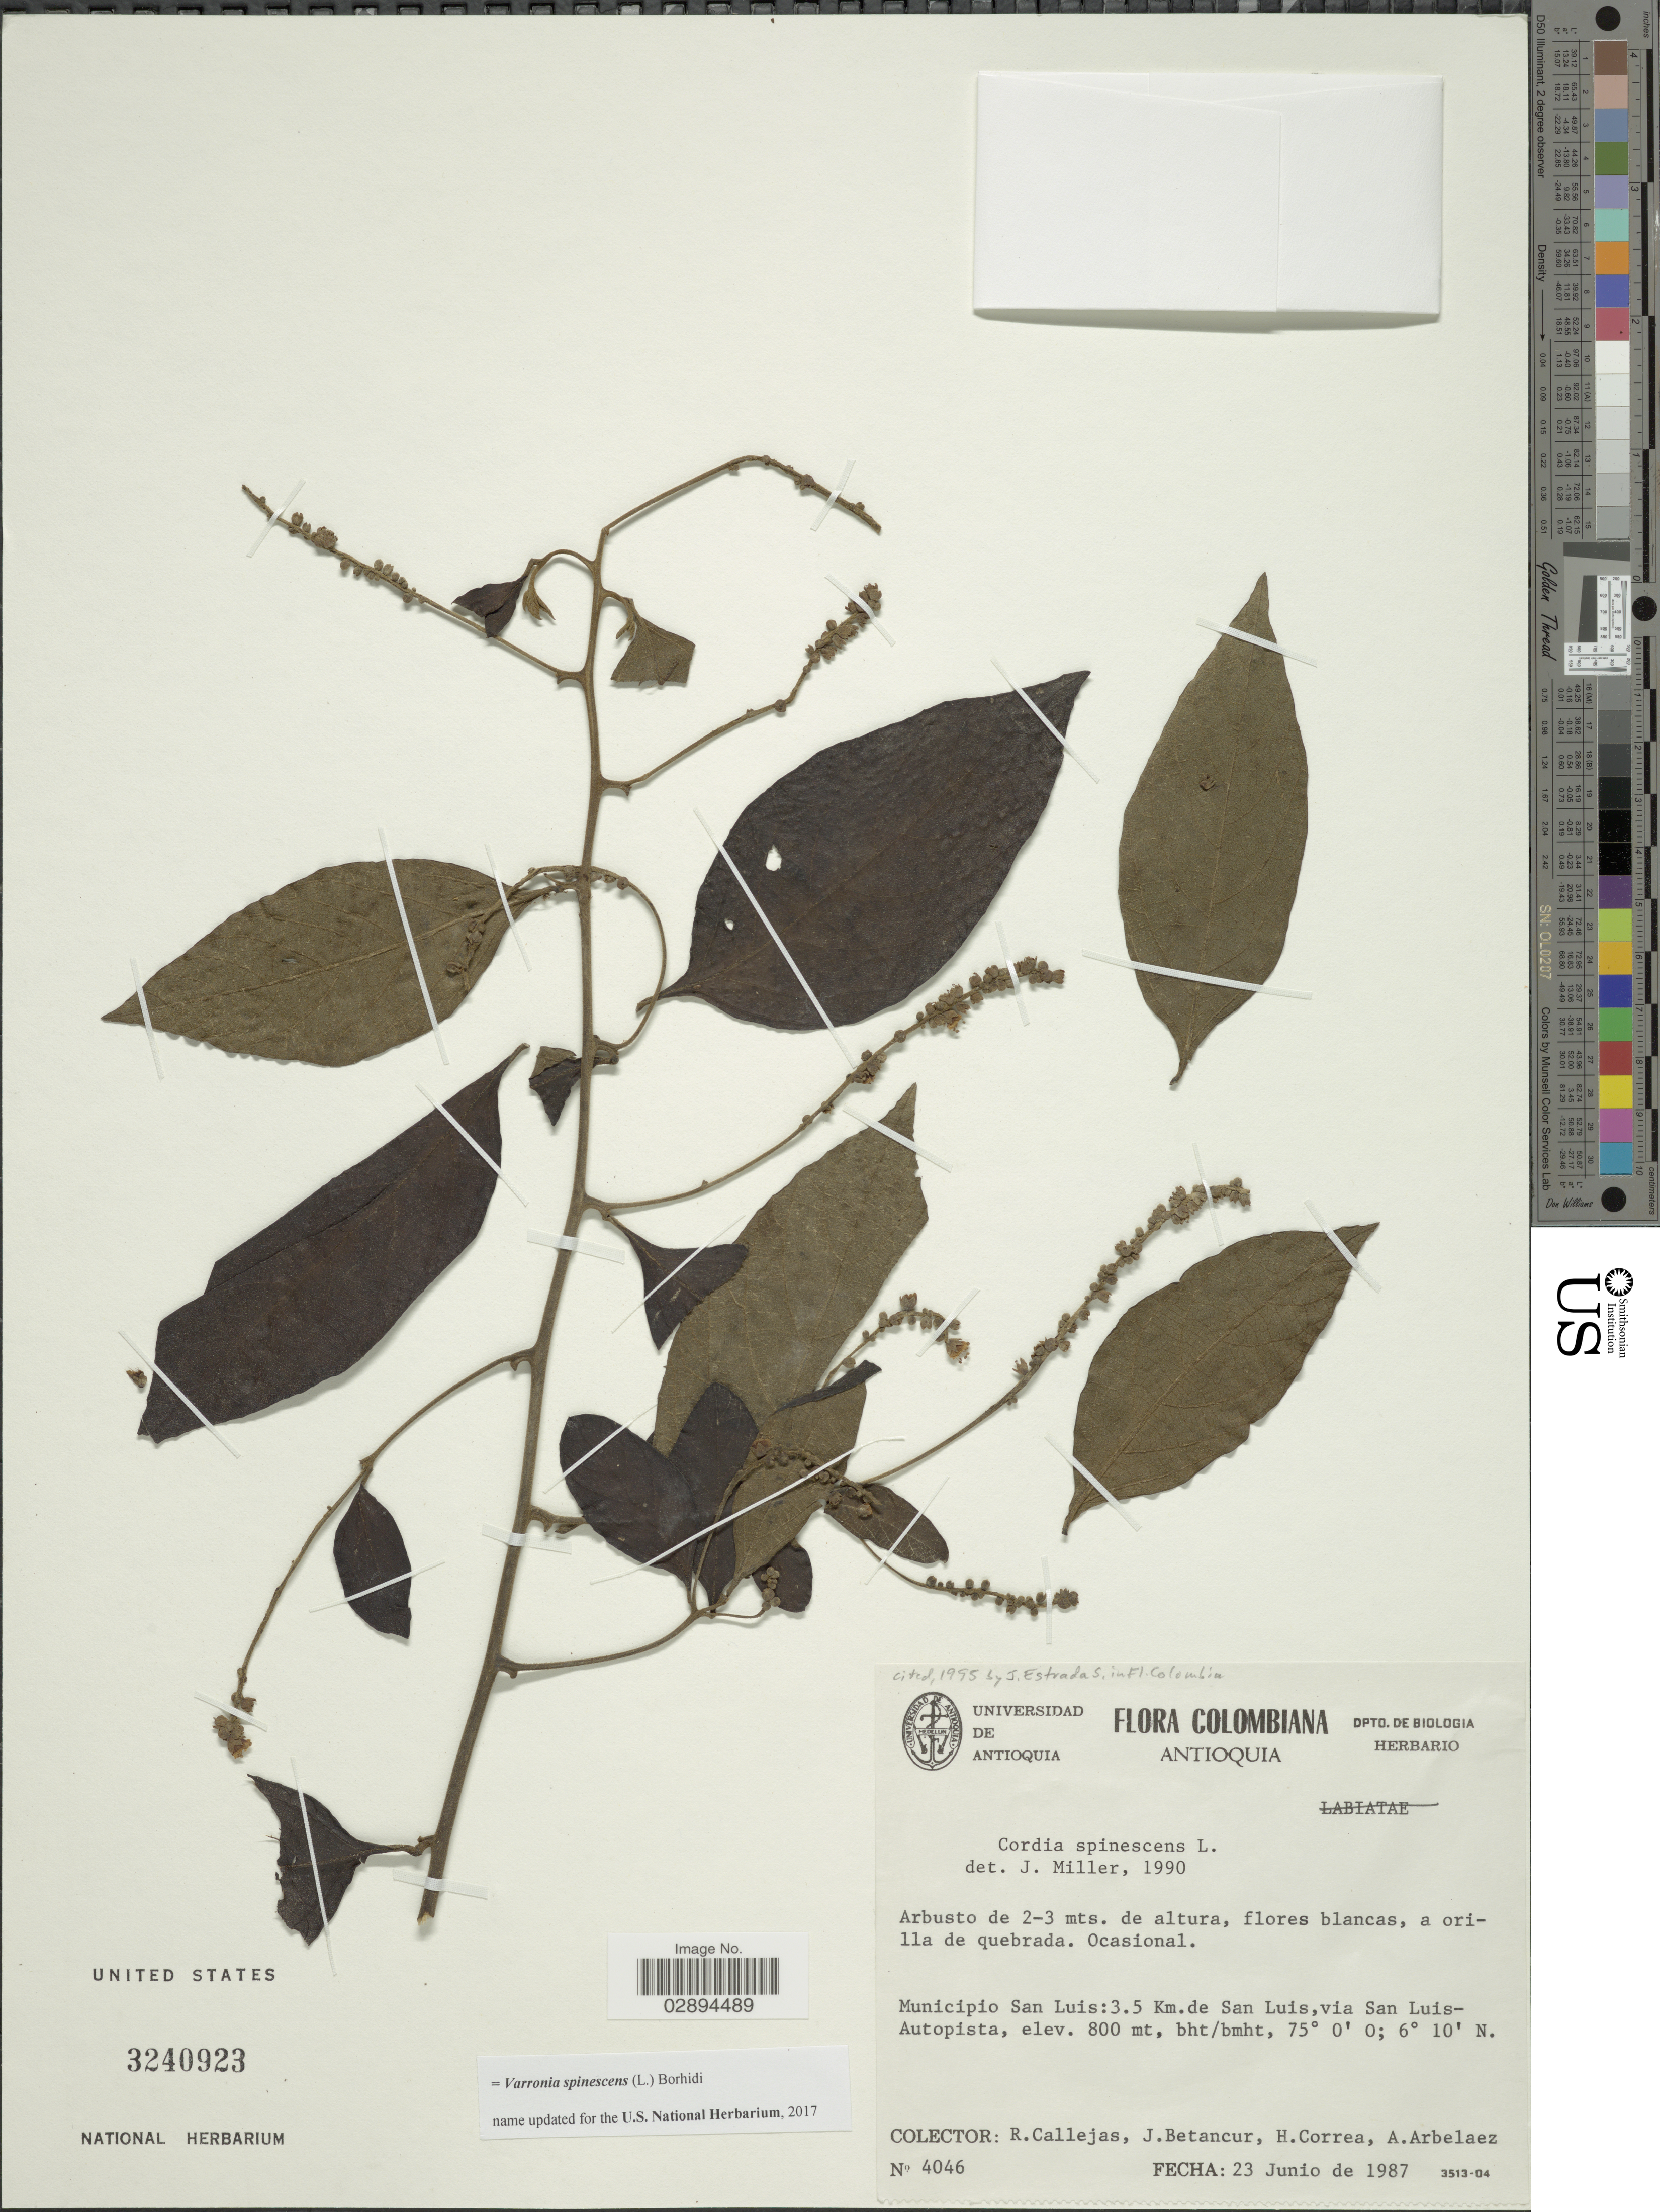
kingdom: Plantae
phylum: Tracheophyta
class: Magnoliopsida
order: Boraginales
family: Cordiaceae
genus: Varronia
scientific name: Varronia spinescens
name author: (L.) Borhidi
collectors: R. Callejas, J. Betancur, H. Correa & A. Arbelaez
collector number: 4046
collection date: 1987-06-23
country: Colombia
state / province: Antioquia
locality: Municipio San Luis: 3.5 Km. de San Luis, via San Luis-Autopista.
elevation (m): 800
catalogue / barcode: US 3240923